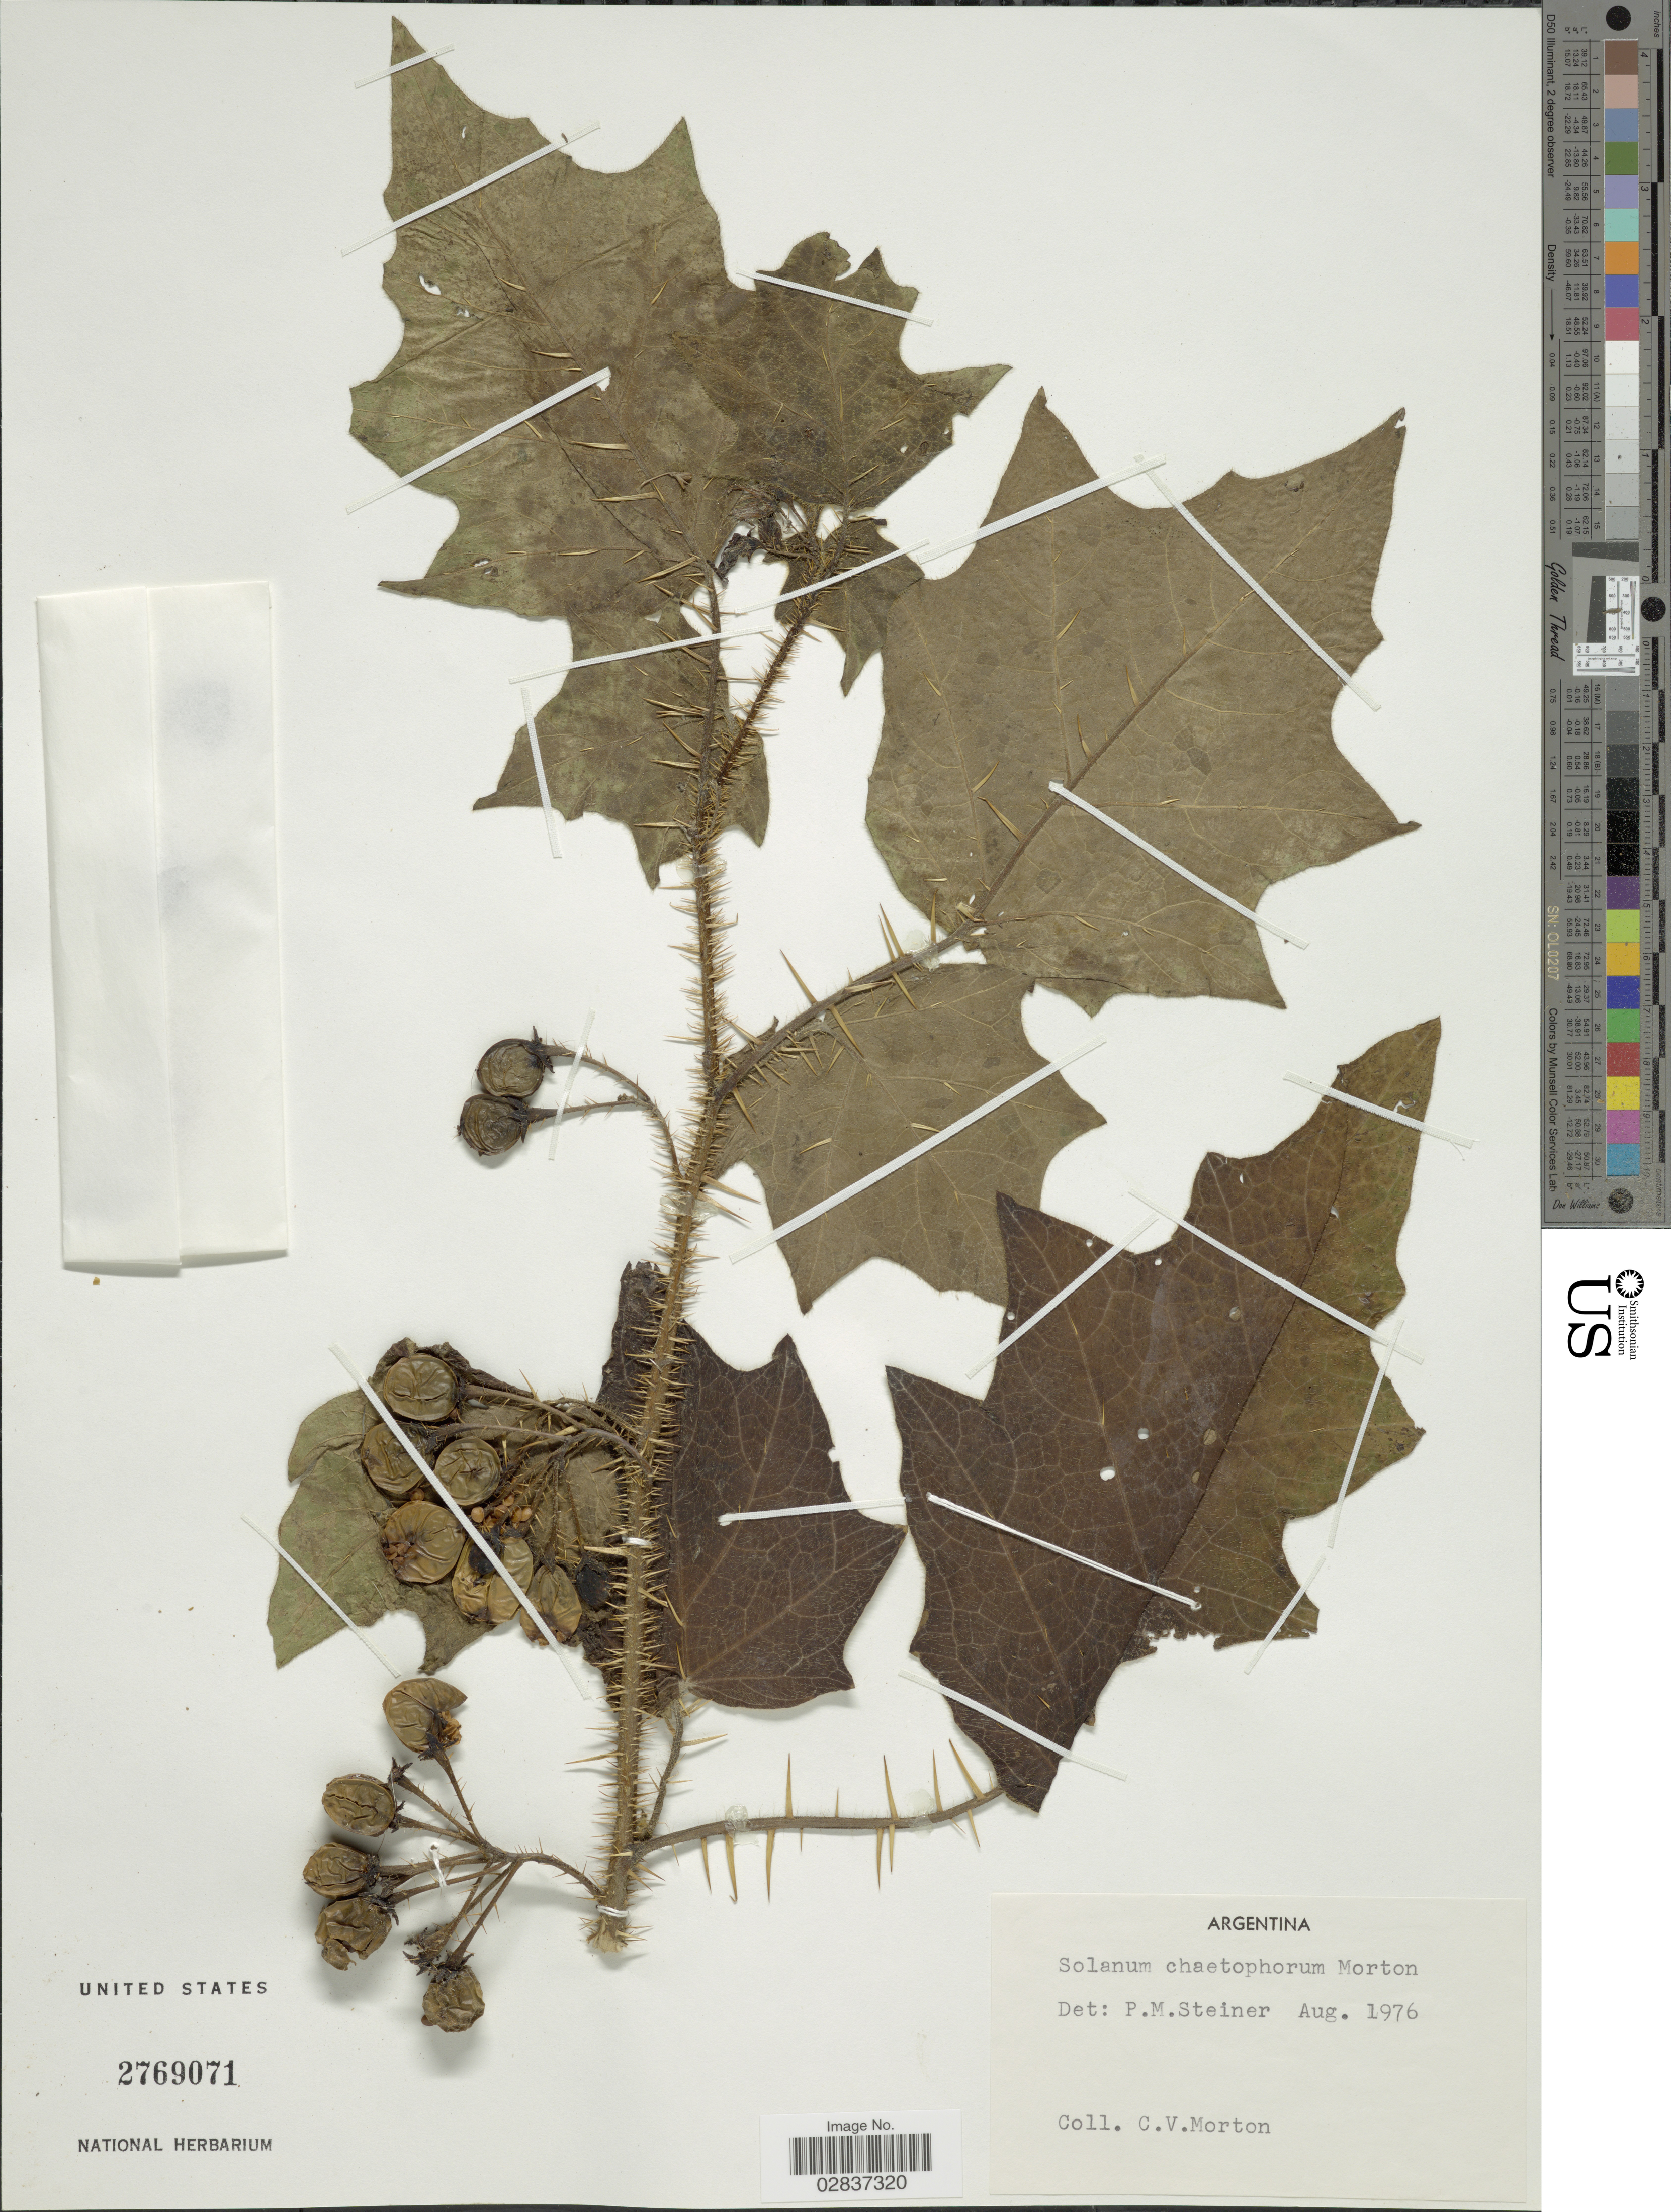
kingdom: Plantae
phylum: Tracheophyta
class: Magnoliopsida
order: Solanales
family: Solanaceae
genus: Solanum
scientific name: Solanum chaetophorum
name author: C.V. Morton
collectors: C. V. Morton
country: Argentina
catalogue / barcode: US 2769071